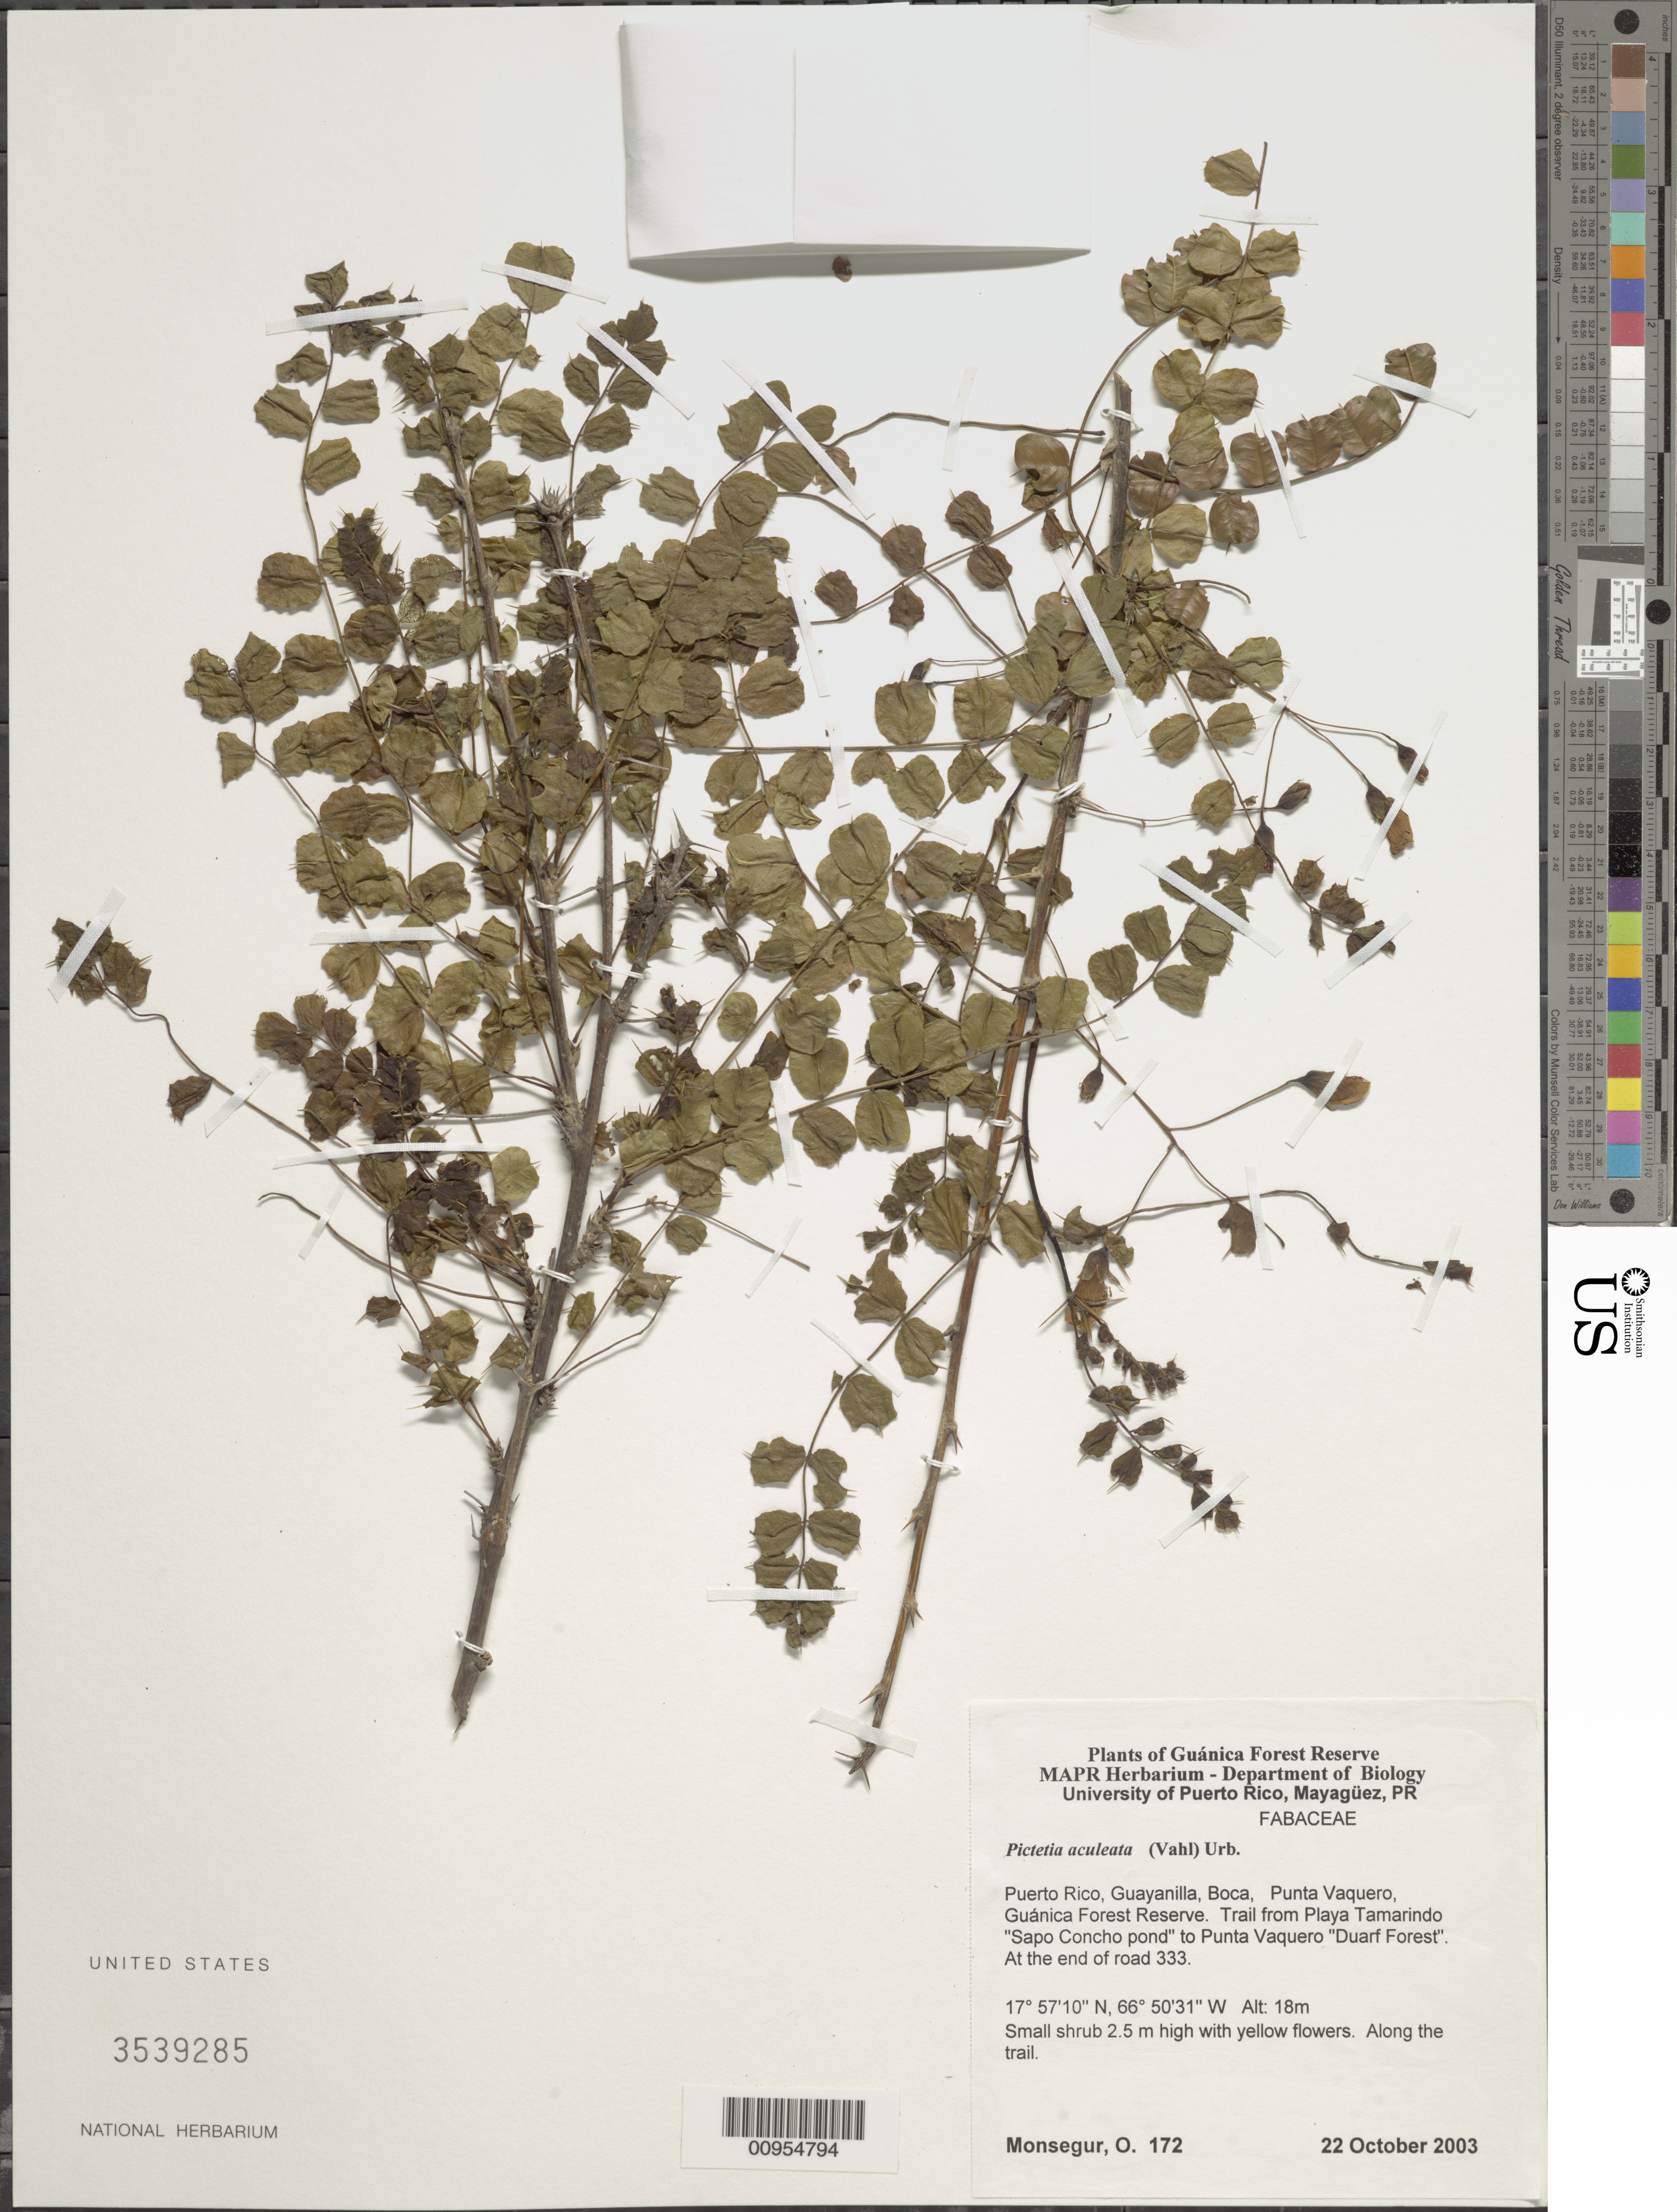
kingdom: Plantae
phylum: Tracheophyta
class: Magnoliopsida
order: Fabales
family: Fabaceae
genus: Pictetia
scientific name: Pictetia aculeata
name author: (Vahl) Urb.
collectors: O. Monsegur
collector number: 172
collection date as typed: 22 Oct 2003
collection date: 2003-10-22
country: Puerto Rico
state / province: Guayanilla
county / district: Boca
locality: Guánica Forest Reserve. Punta Vaquero. Trail from Playa Tamarindo "Sapo Concho pond" to Punta Vaquero "Dwarf Forest". At the end of road 333.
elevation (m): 18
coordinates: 17.57103, 66.50309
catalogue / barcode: US 3539285